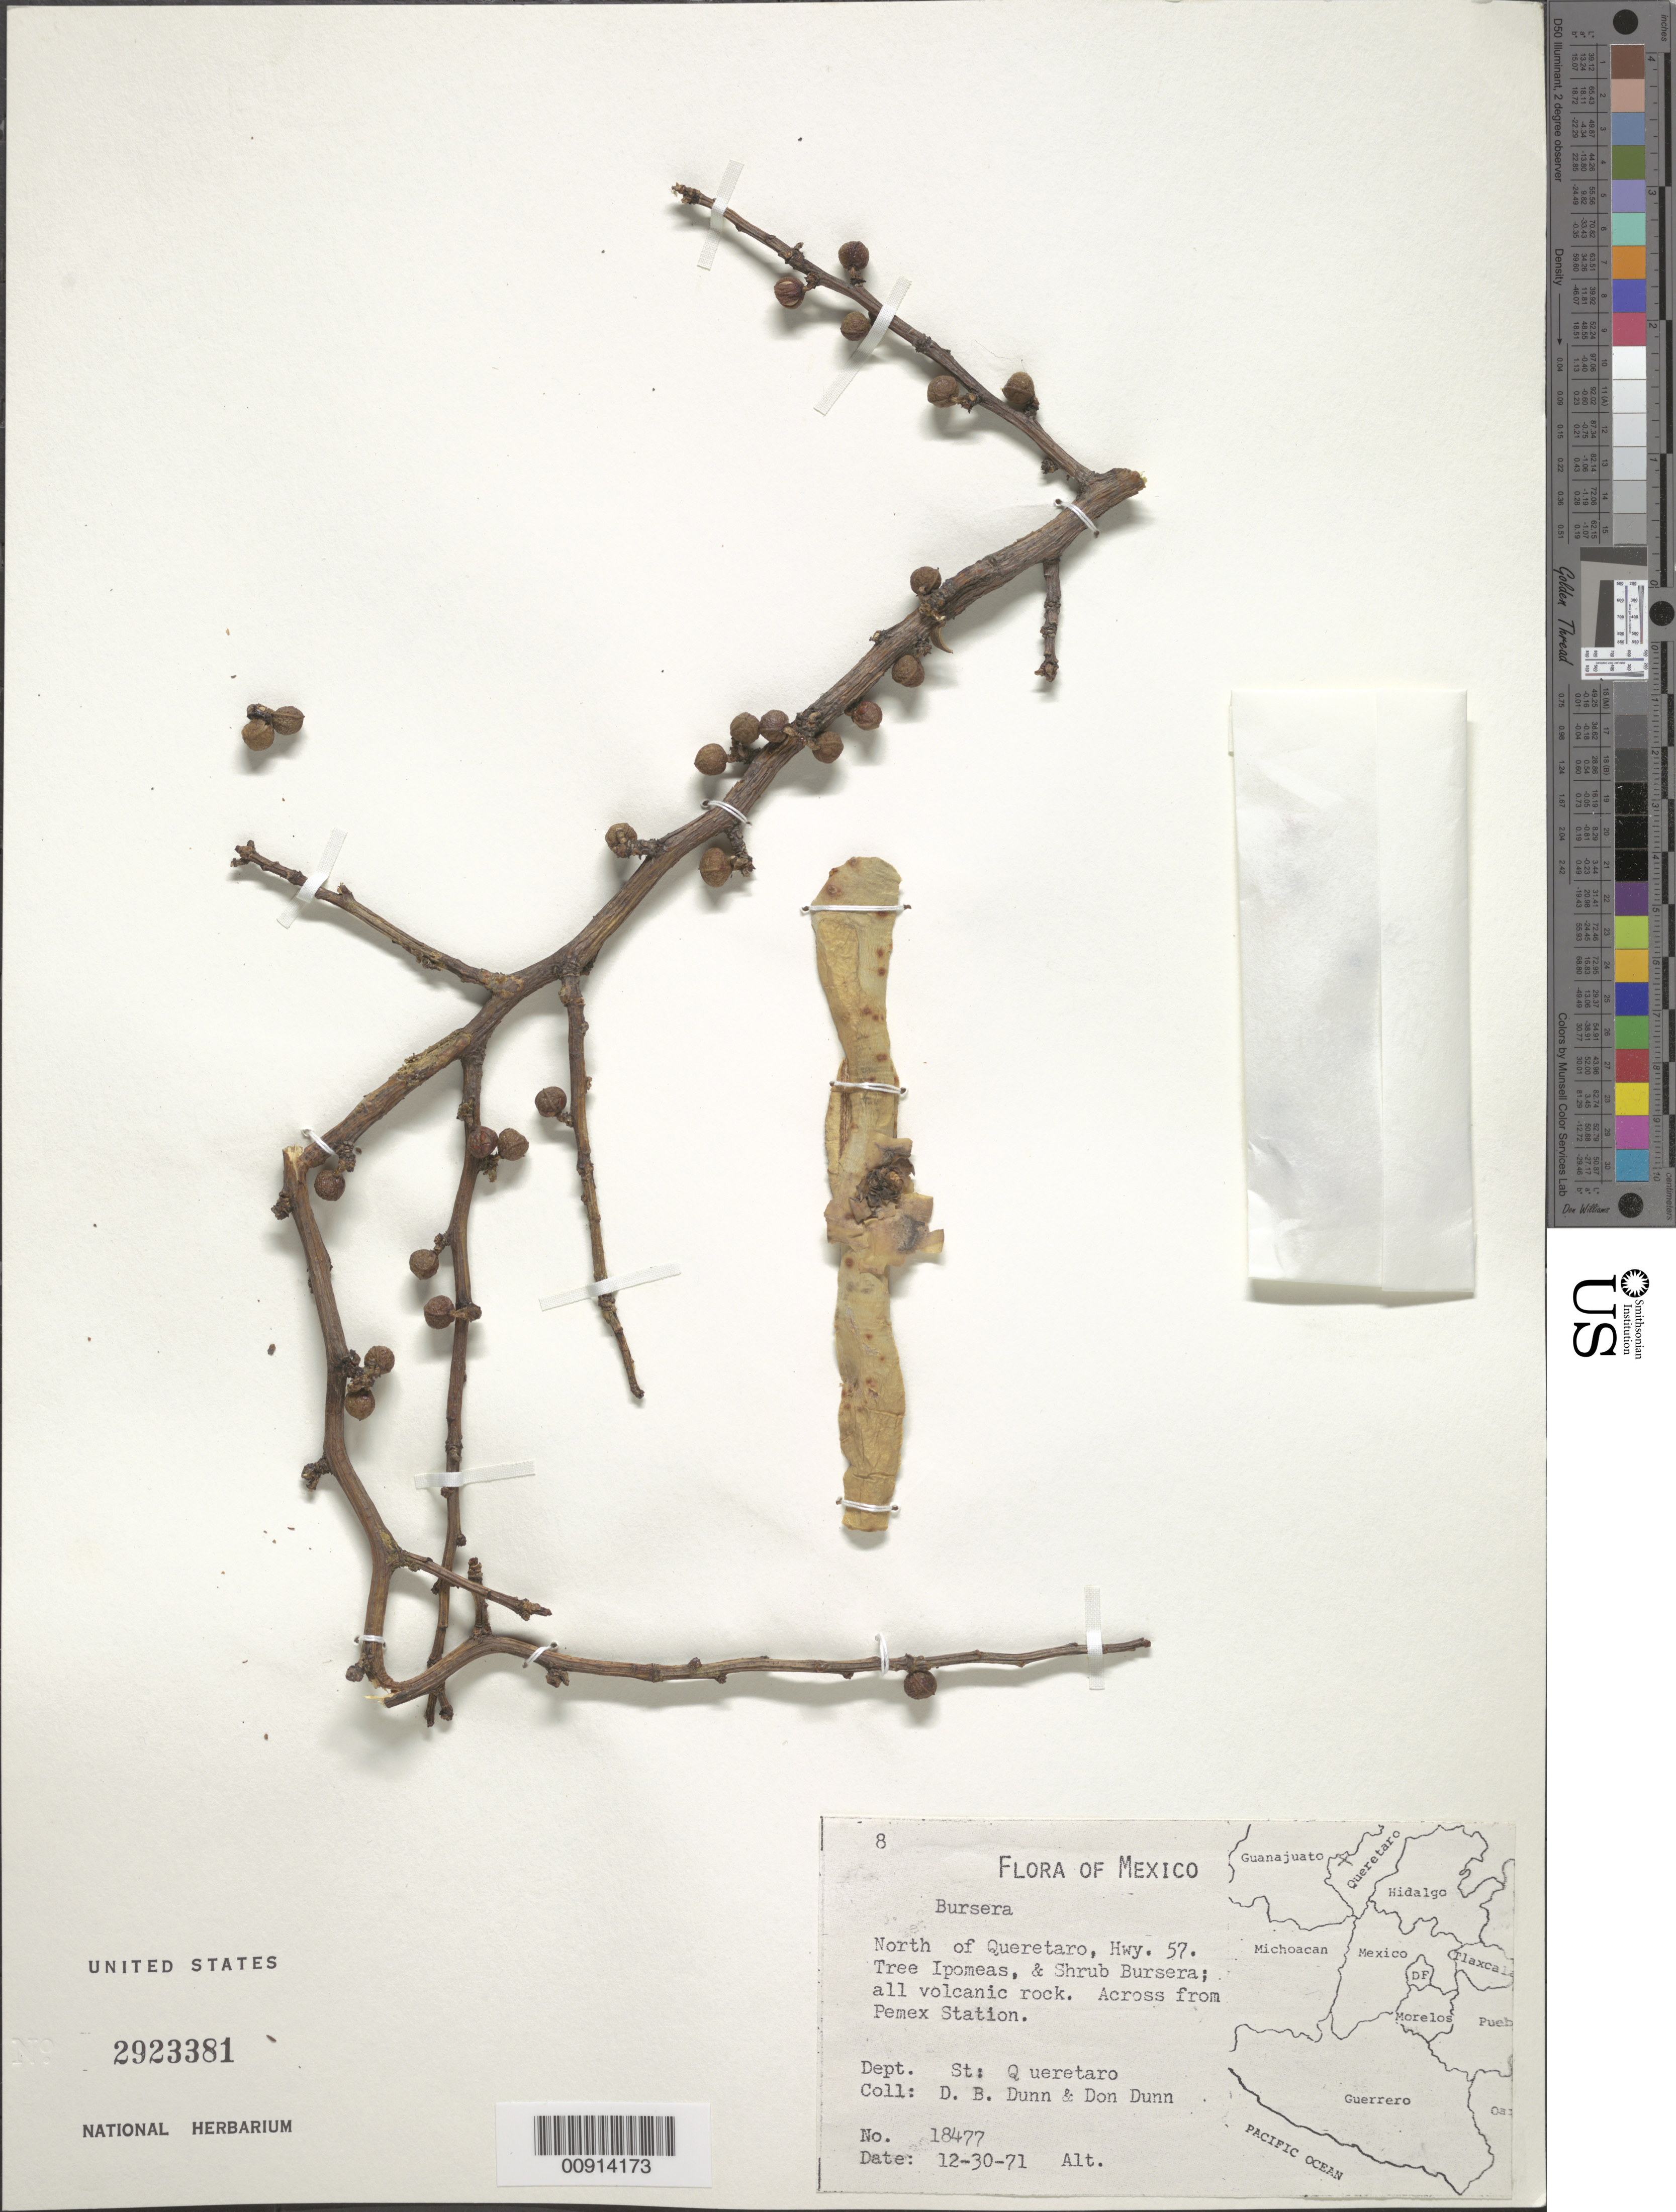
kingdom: Plantae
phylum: Tracheophyta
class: Magnoliopsida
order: Sapindales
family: Burseraceae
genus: Bursera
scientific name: Bursera sp.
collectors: D. B. Dunn & D. Dunn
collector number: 18477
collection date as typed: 30 Dec 1971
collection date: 1971-12-30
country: Mexico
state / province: Querétaro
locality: North of Querétaro, Hwy. 57, across Pemex Station. State of Querétaro.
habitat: Tree Ipomeas, & Shrub Bursera; all volcanic rock.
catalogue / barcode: US 2923381